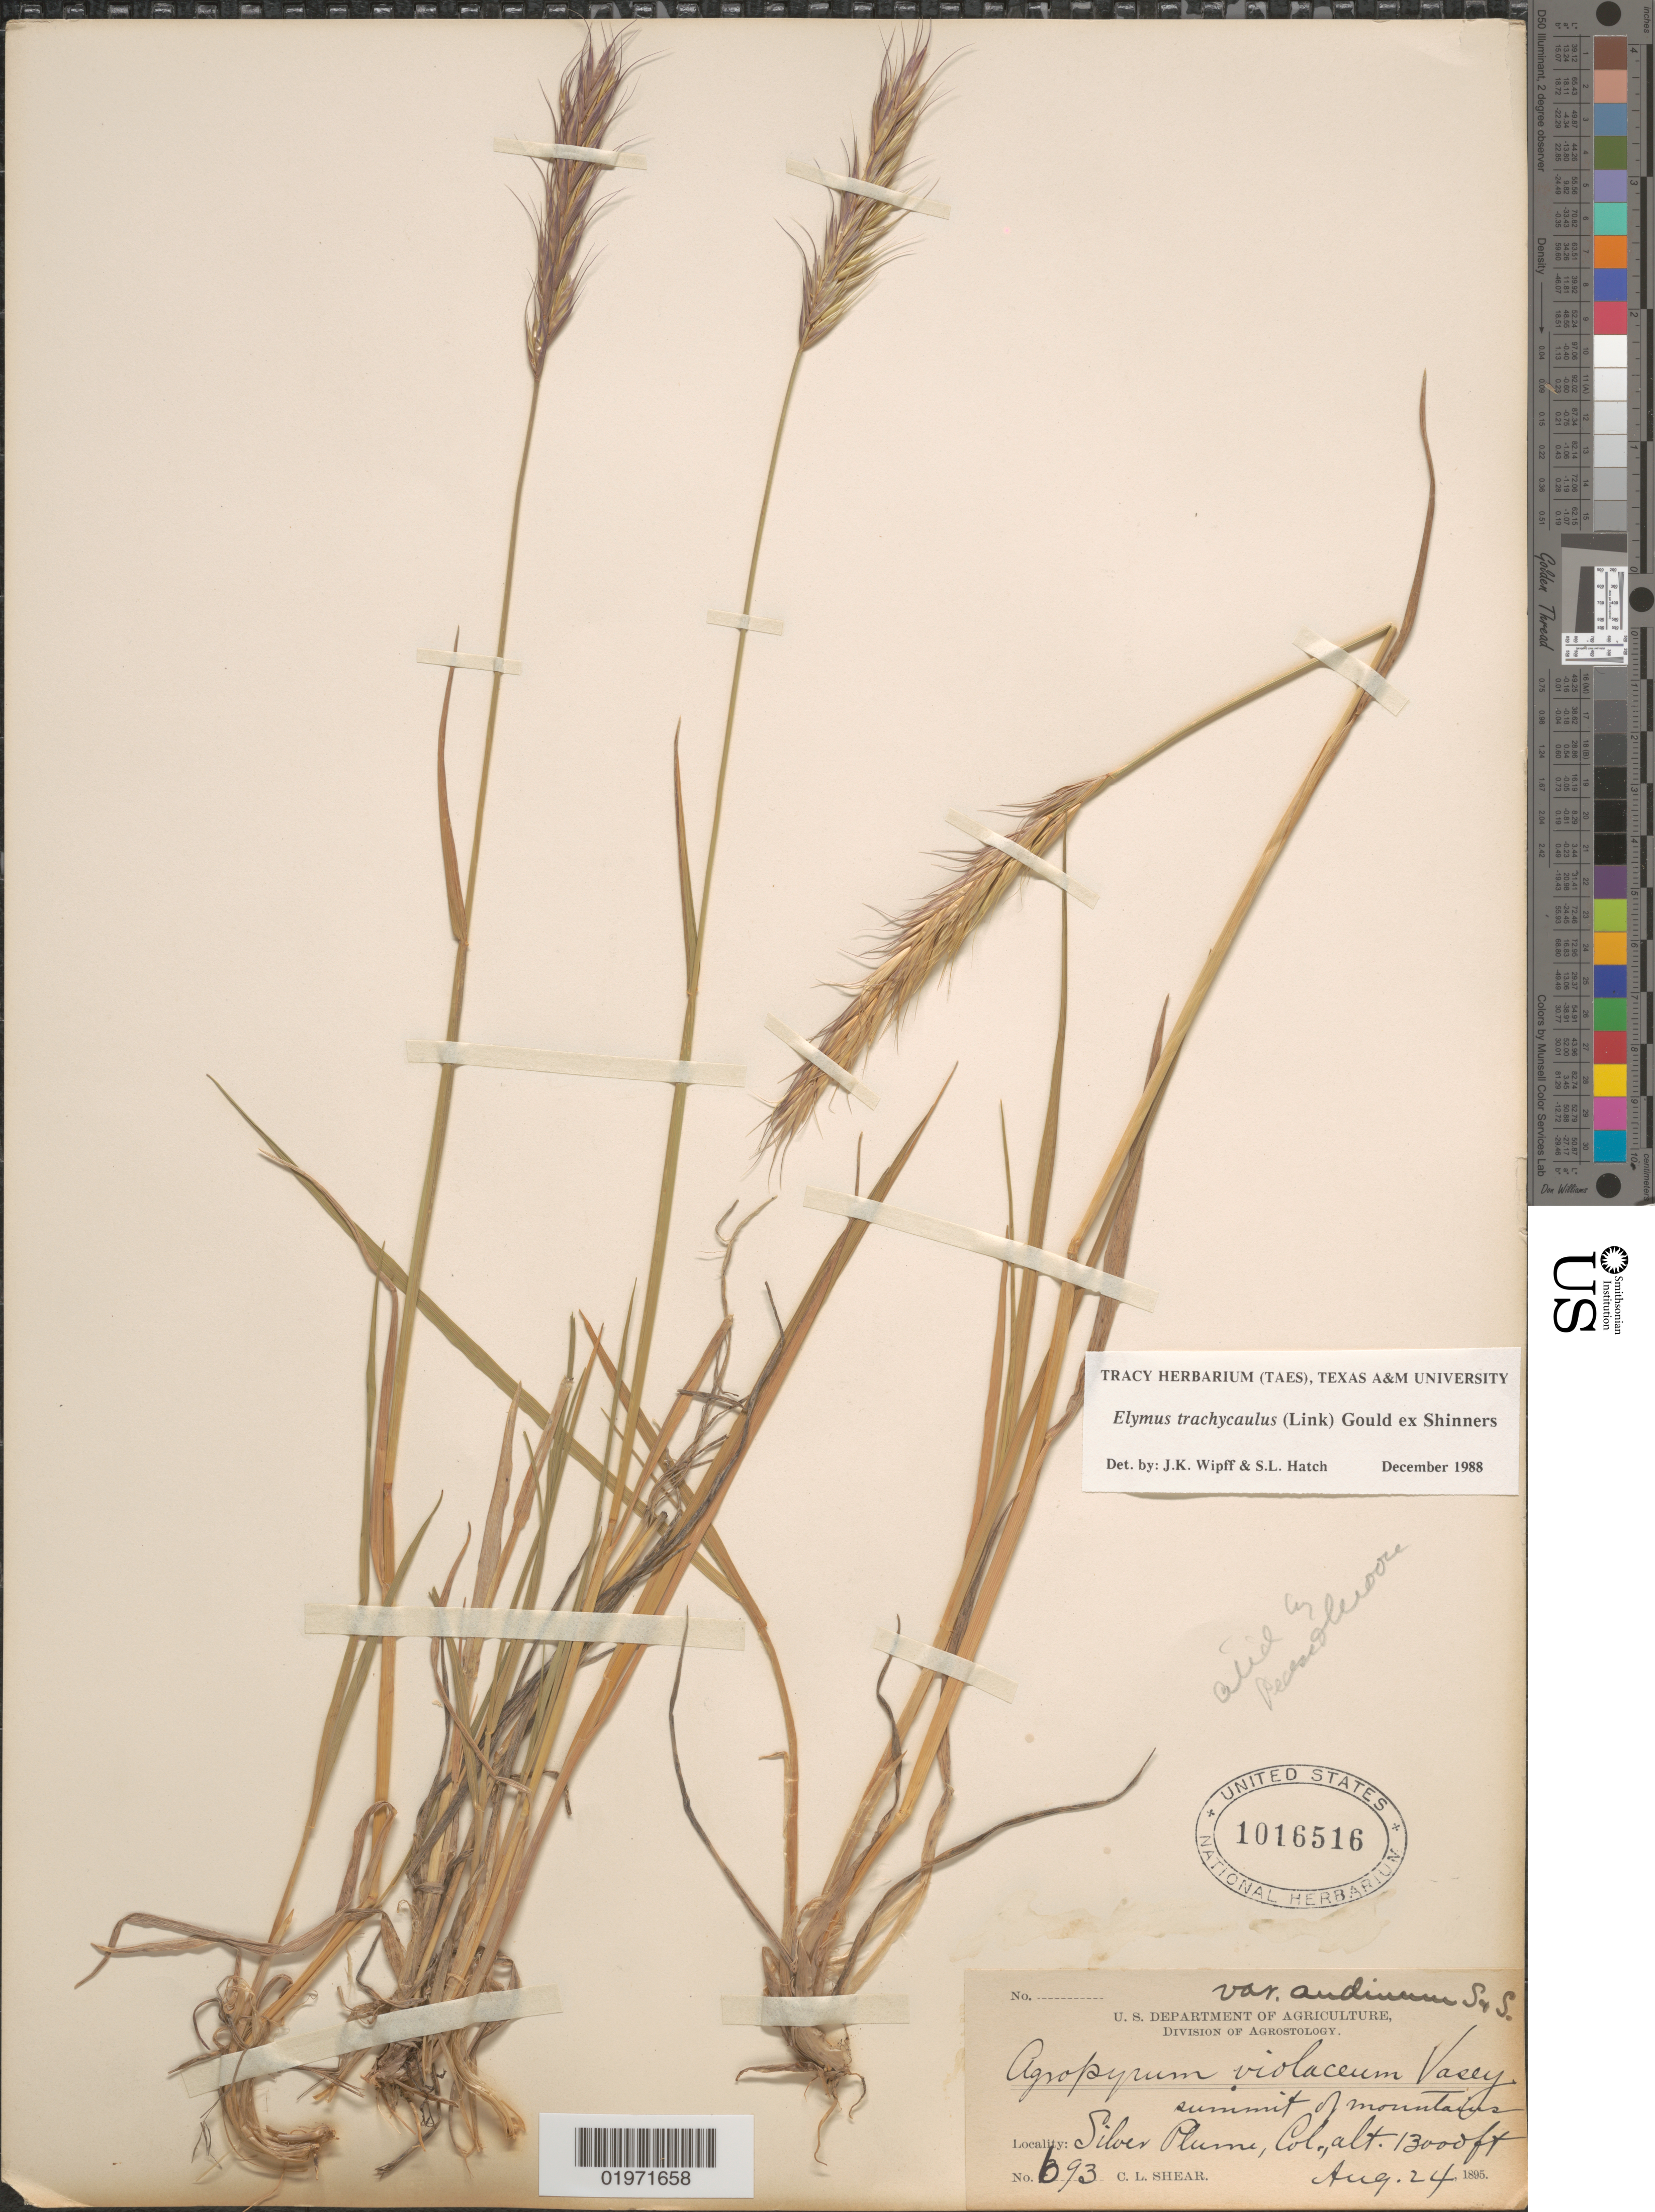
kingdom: Plantae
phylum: Tracheophyta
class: Liliopsida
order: Poales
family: Poaceae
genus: Elymus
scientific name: Elymus trachycaulus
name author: (Link) Gould ex Shinners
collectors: C. L. Shear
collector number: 693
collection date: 1895-08-24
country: United States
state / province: Colorado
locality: Summit of mountains, Silver Plume.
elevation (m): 3962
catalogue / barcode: US 1016516